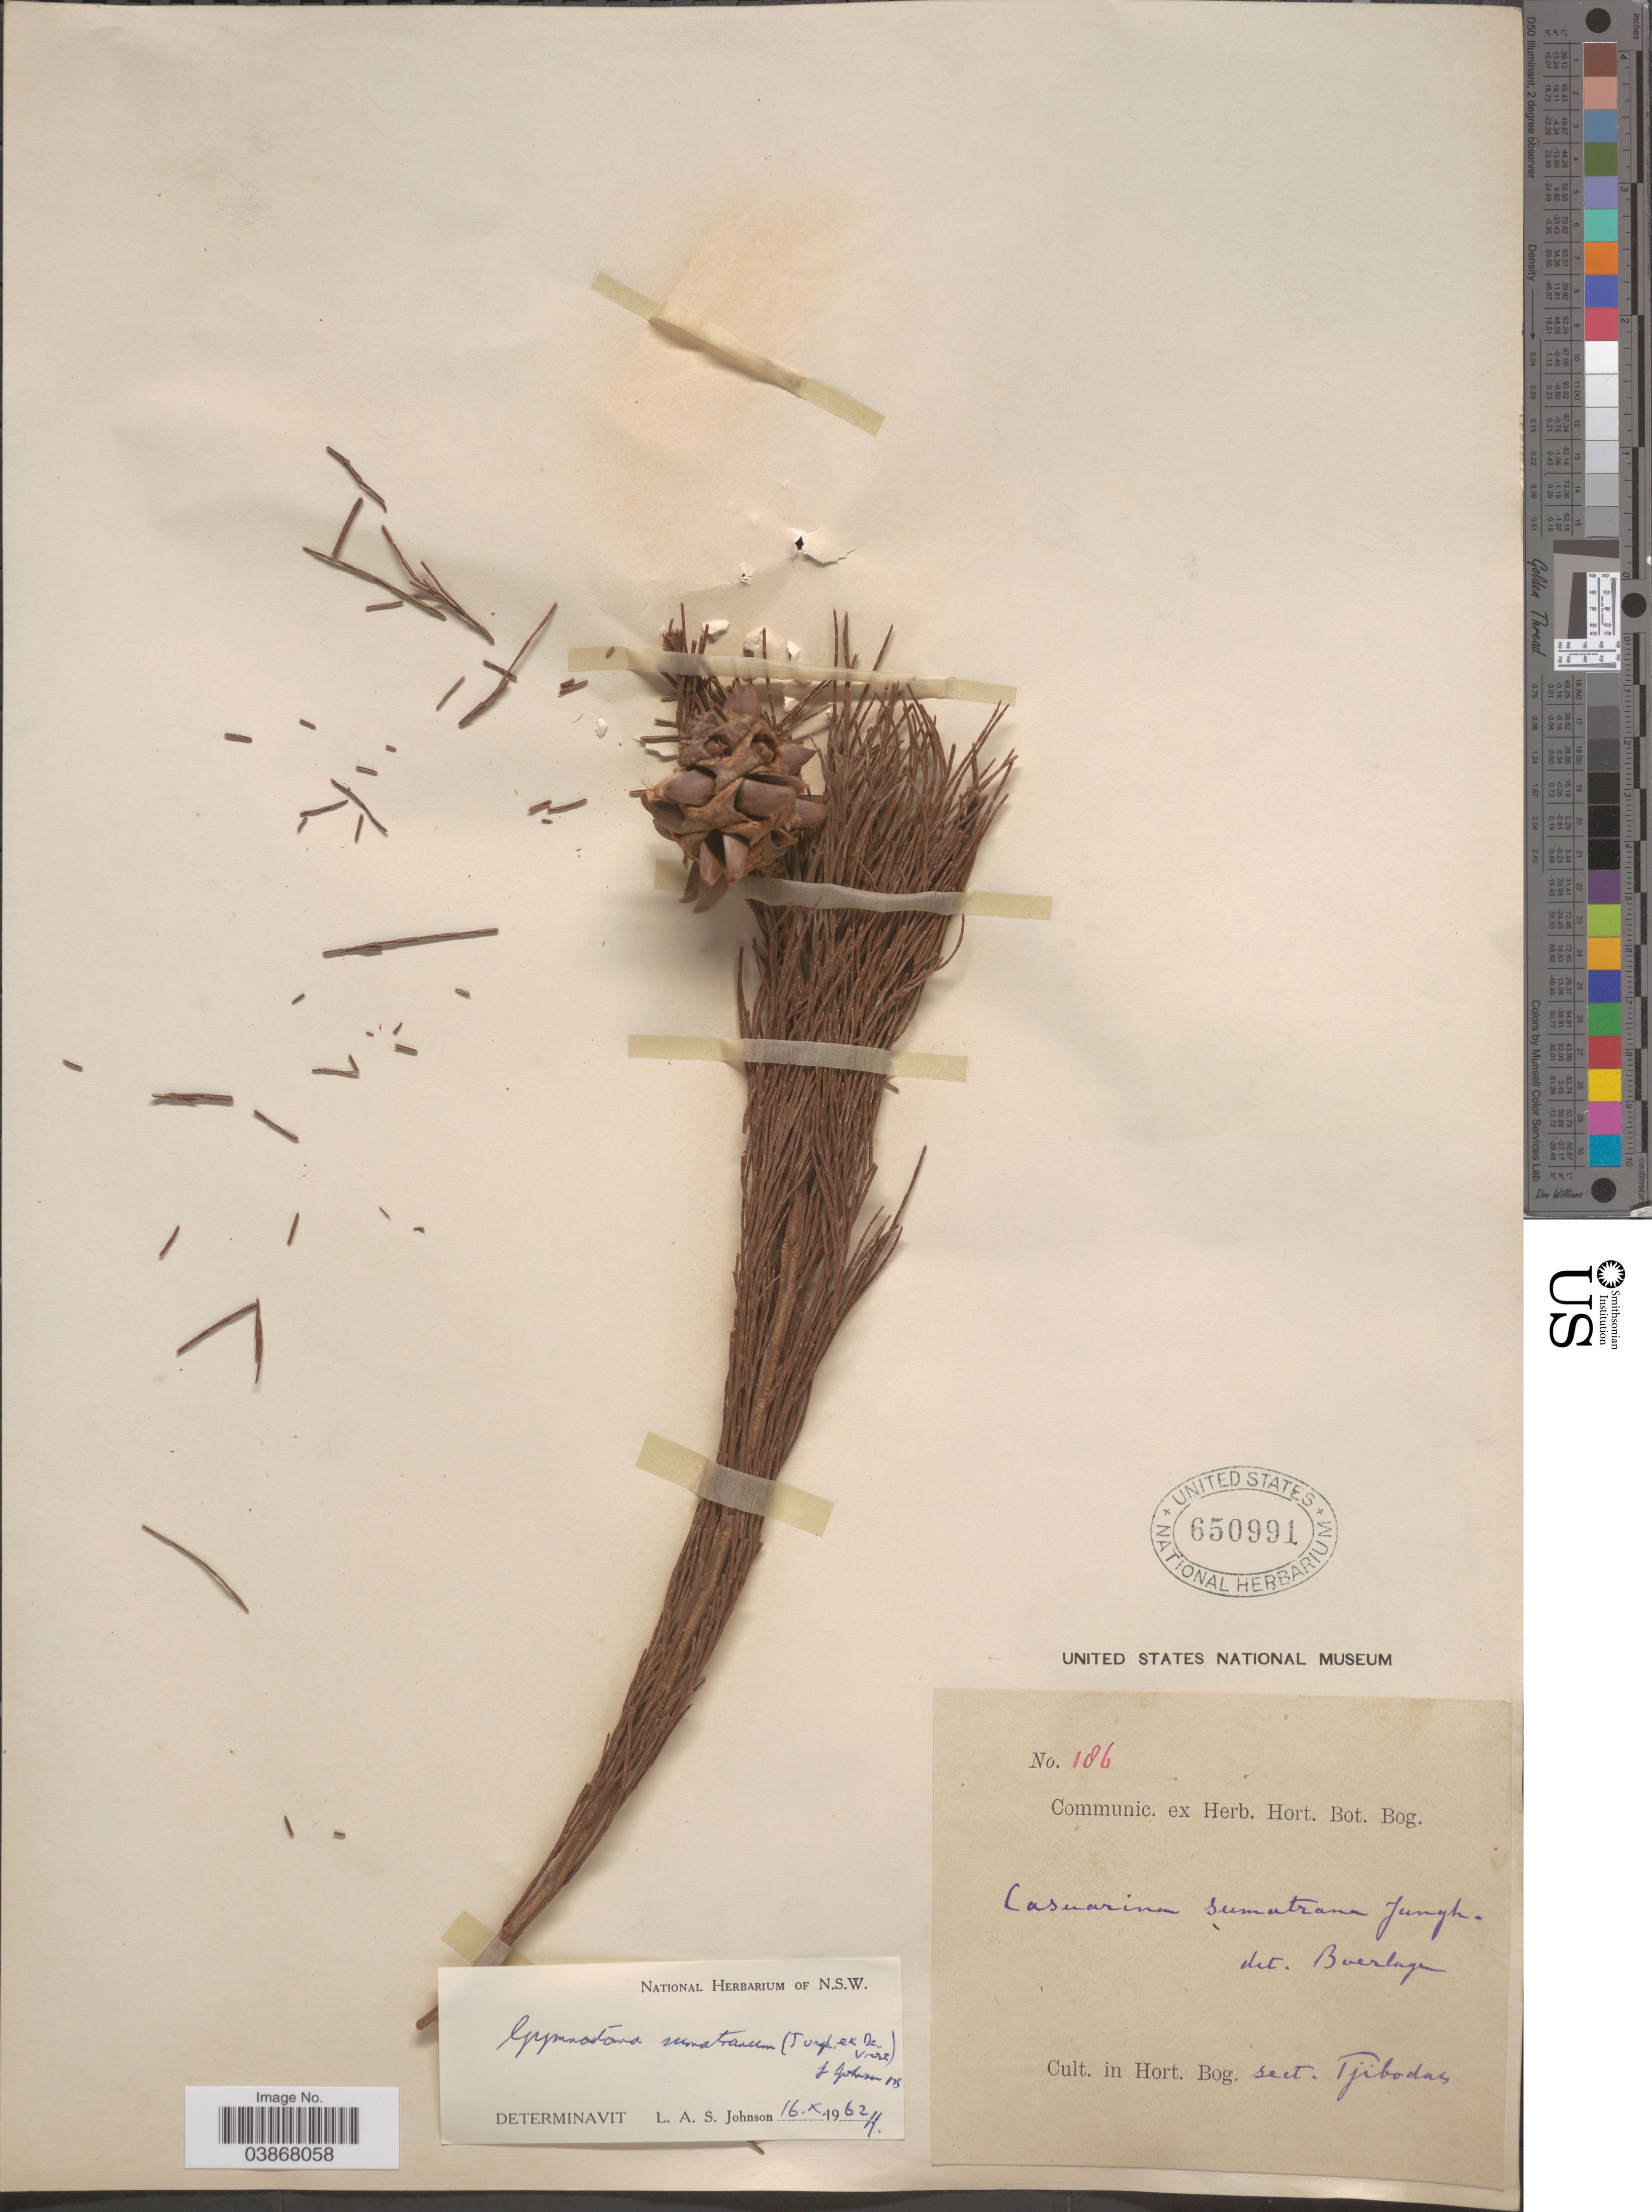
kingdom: Plantae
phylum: Tracheophyta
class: Magnoliopsida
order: Fagales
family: Casuarinaceae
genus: Gymnostoma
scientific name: Gymnostoma sumatranum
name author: (Jungh. ex de Vriese) L.A.S. Johnson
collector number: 186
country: Indonesia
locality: In Hort. Bog. sect. Tjibodas.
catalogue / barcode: US 650991